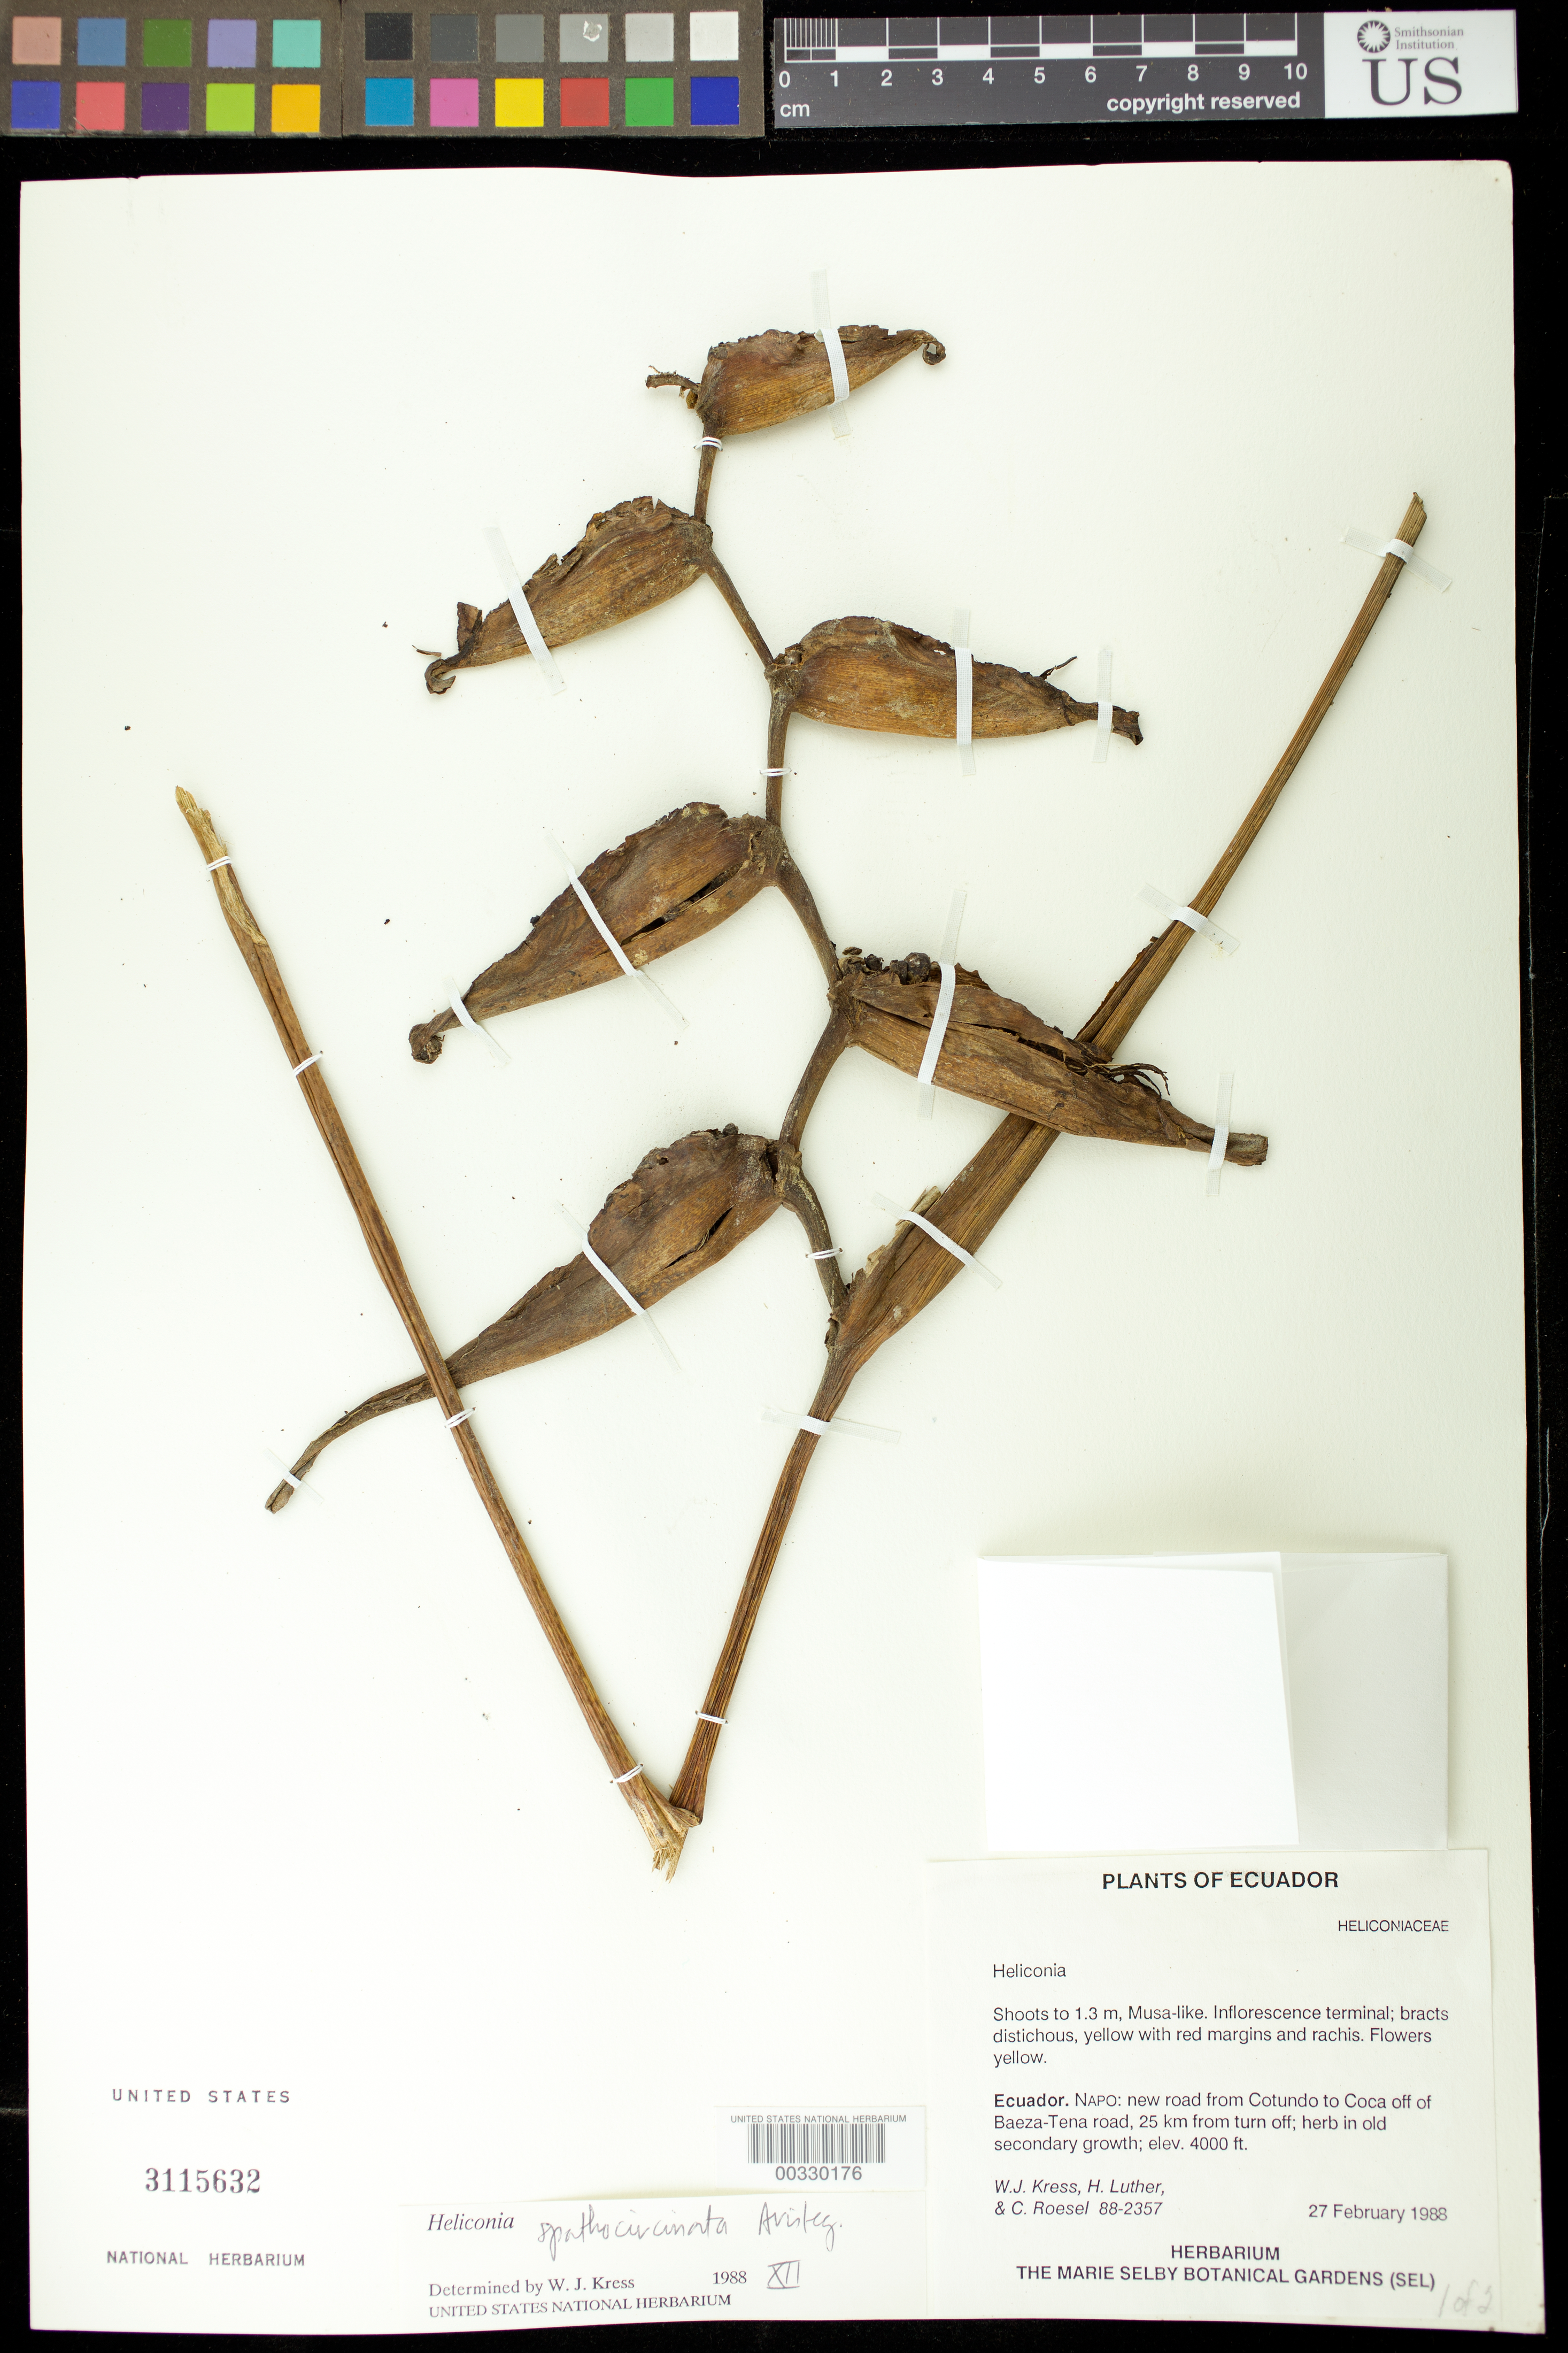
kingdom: Plantae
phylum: Tracheophyta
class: Liliopsida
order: Zingiberales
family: Heliconiaceae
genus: Heliconia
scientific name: Heliconia spathocircinata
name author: Aristeg.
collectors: W. J. Kress, Harry E. Luther & C. S. Roesel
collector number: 88-2357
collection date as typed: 27 Feb 1988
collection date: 1988-02-27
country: Ecuador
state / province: Napo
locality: New road from cOtundo to coca of f of baeza-Tena road, 25 km from turn of f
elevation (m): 1219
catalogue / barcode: US 3115632